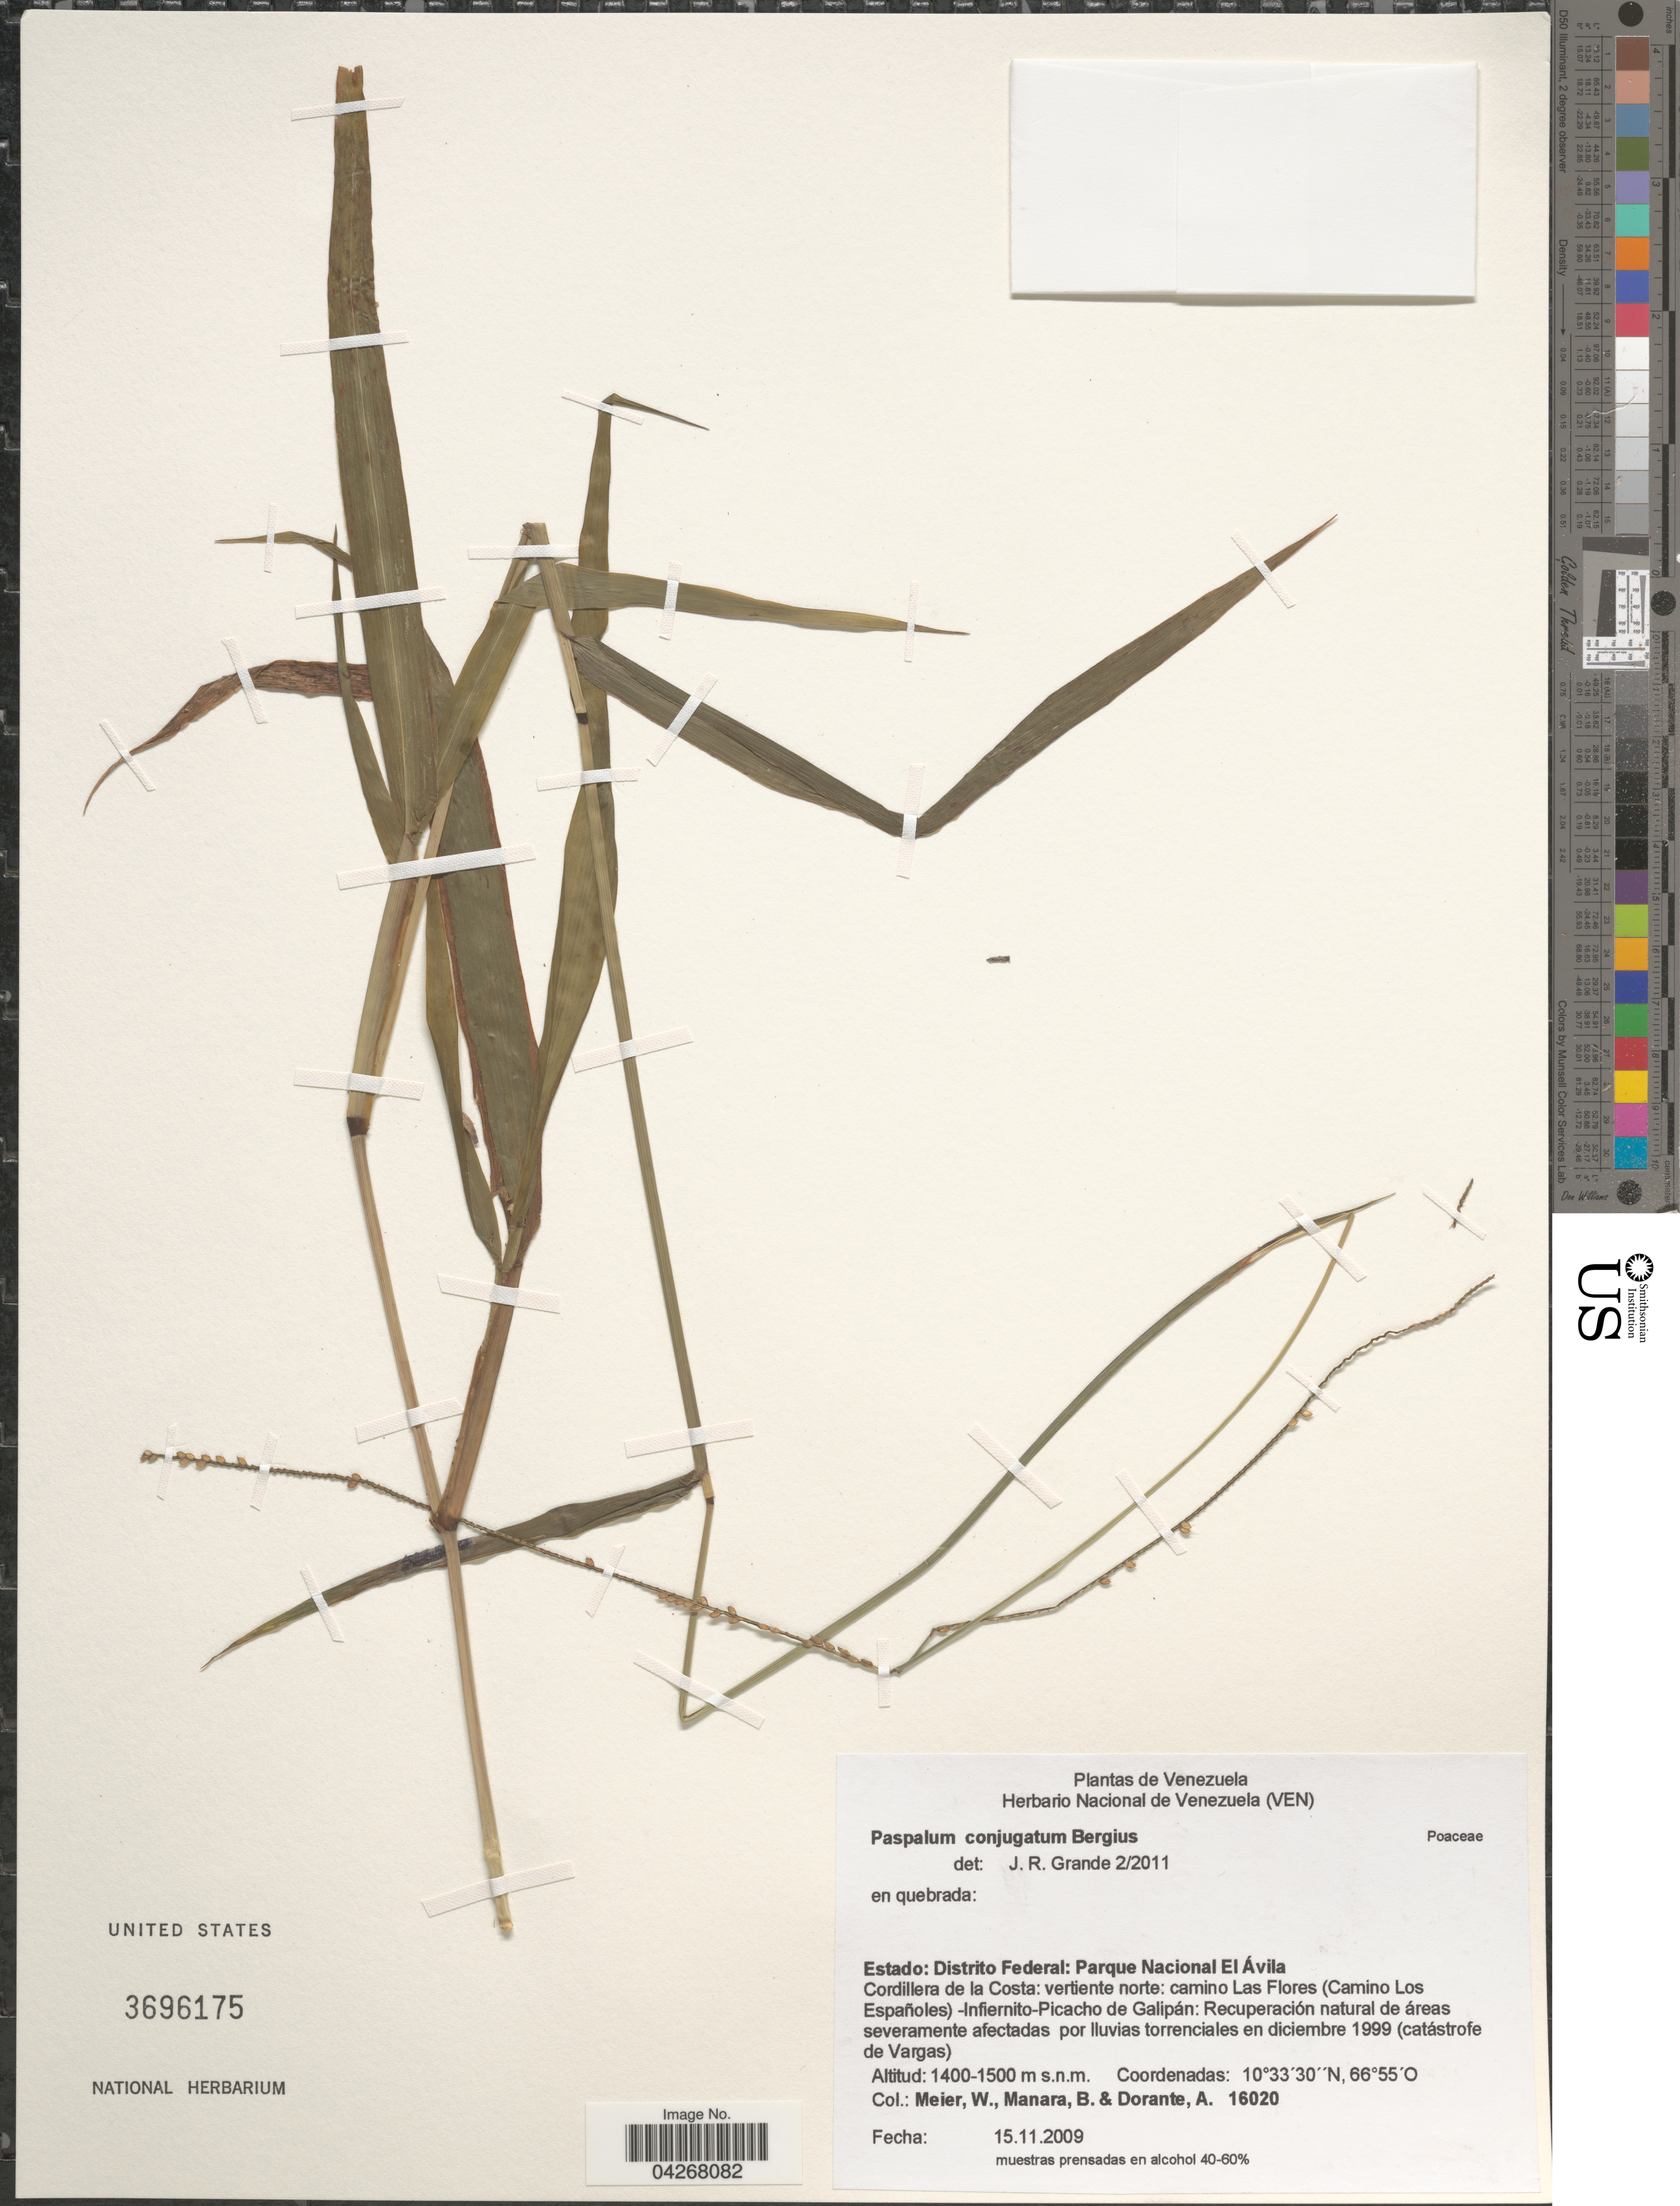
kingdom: Plantae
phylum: Tracheophyta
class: Liliopsida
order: Poales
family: Poaceae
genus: Paspalum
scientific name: Paspalum conjugatum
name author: P.J. Bergius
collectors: W. Meier, B. Manara & A. Dorante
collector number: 16020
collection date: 2009-11-15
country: Venezuela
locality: Estado: Distrito Federal: Parque Nacional El Ávila. Cordillera de la Costa: vertiente norte: camino Las Flores (Camino Los Españoles) - Infiernito - Picacho de Galipán: Recuperación natural de áreas severamente afectadas por lluvias torrenciales en diciembre 1999 (catástrofe de Vargas).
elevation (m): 1400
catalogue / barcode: US 3696175